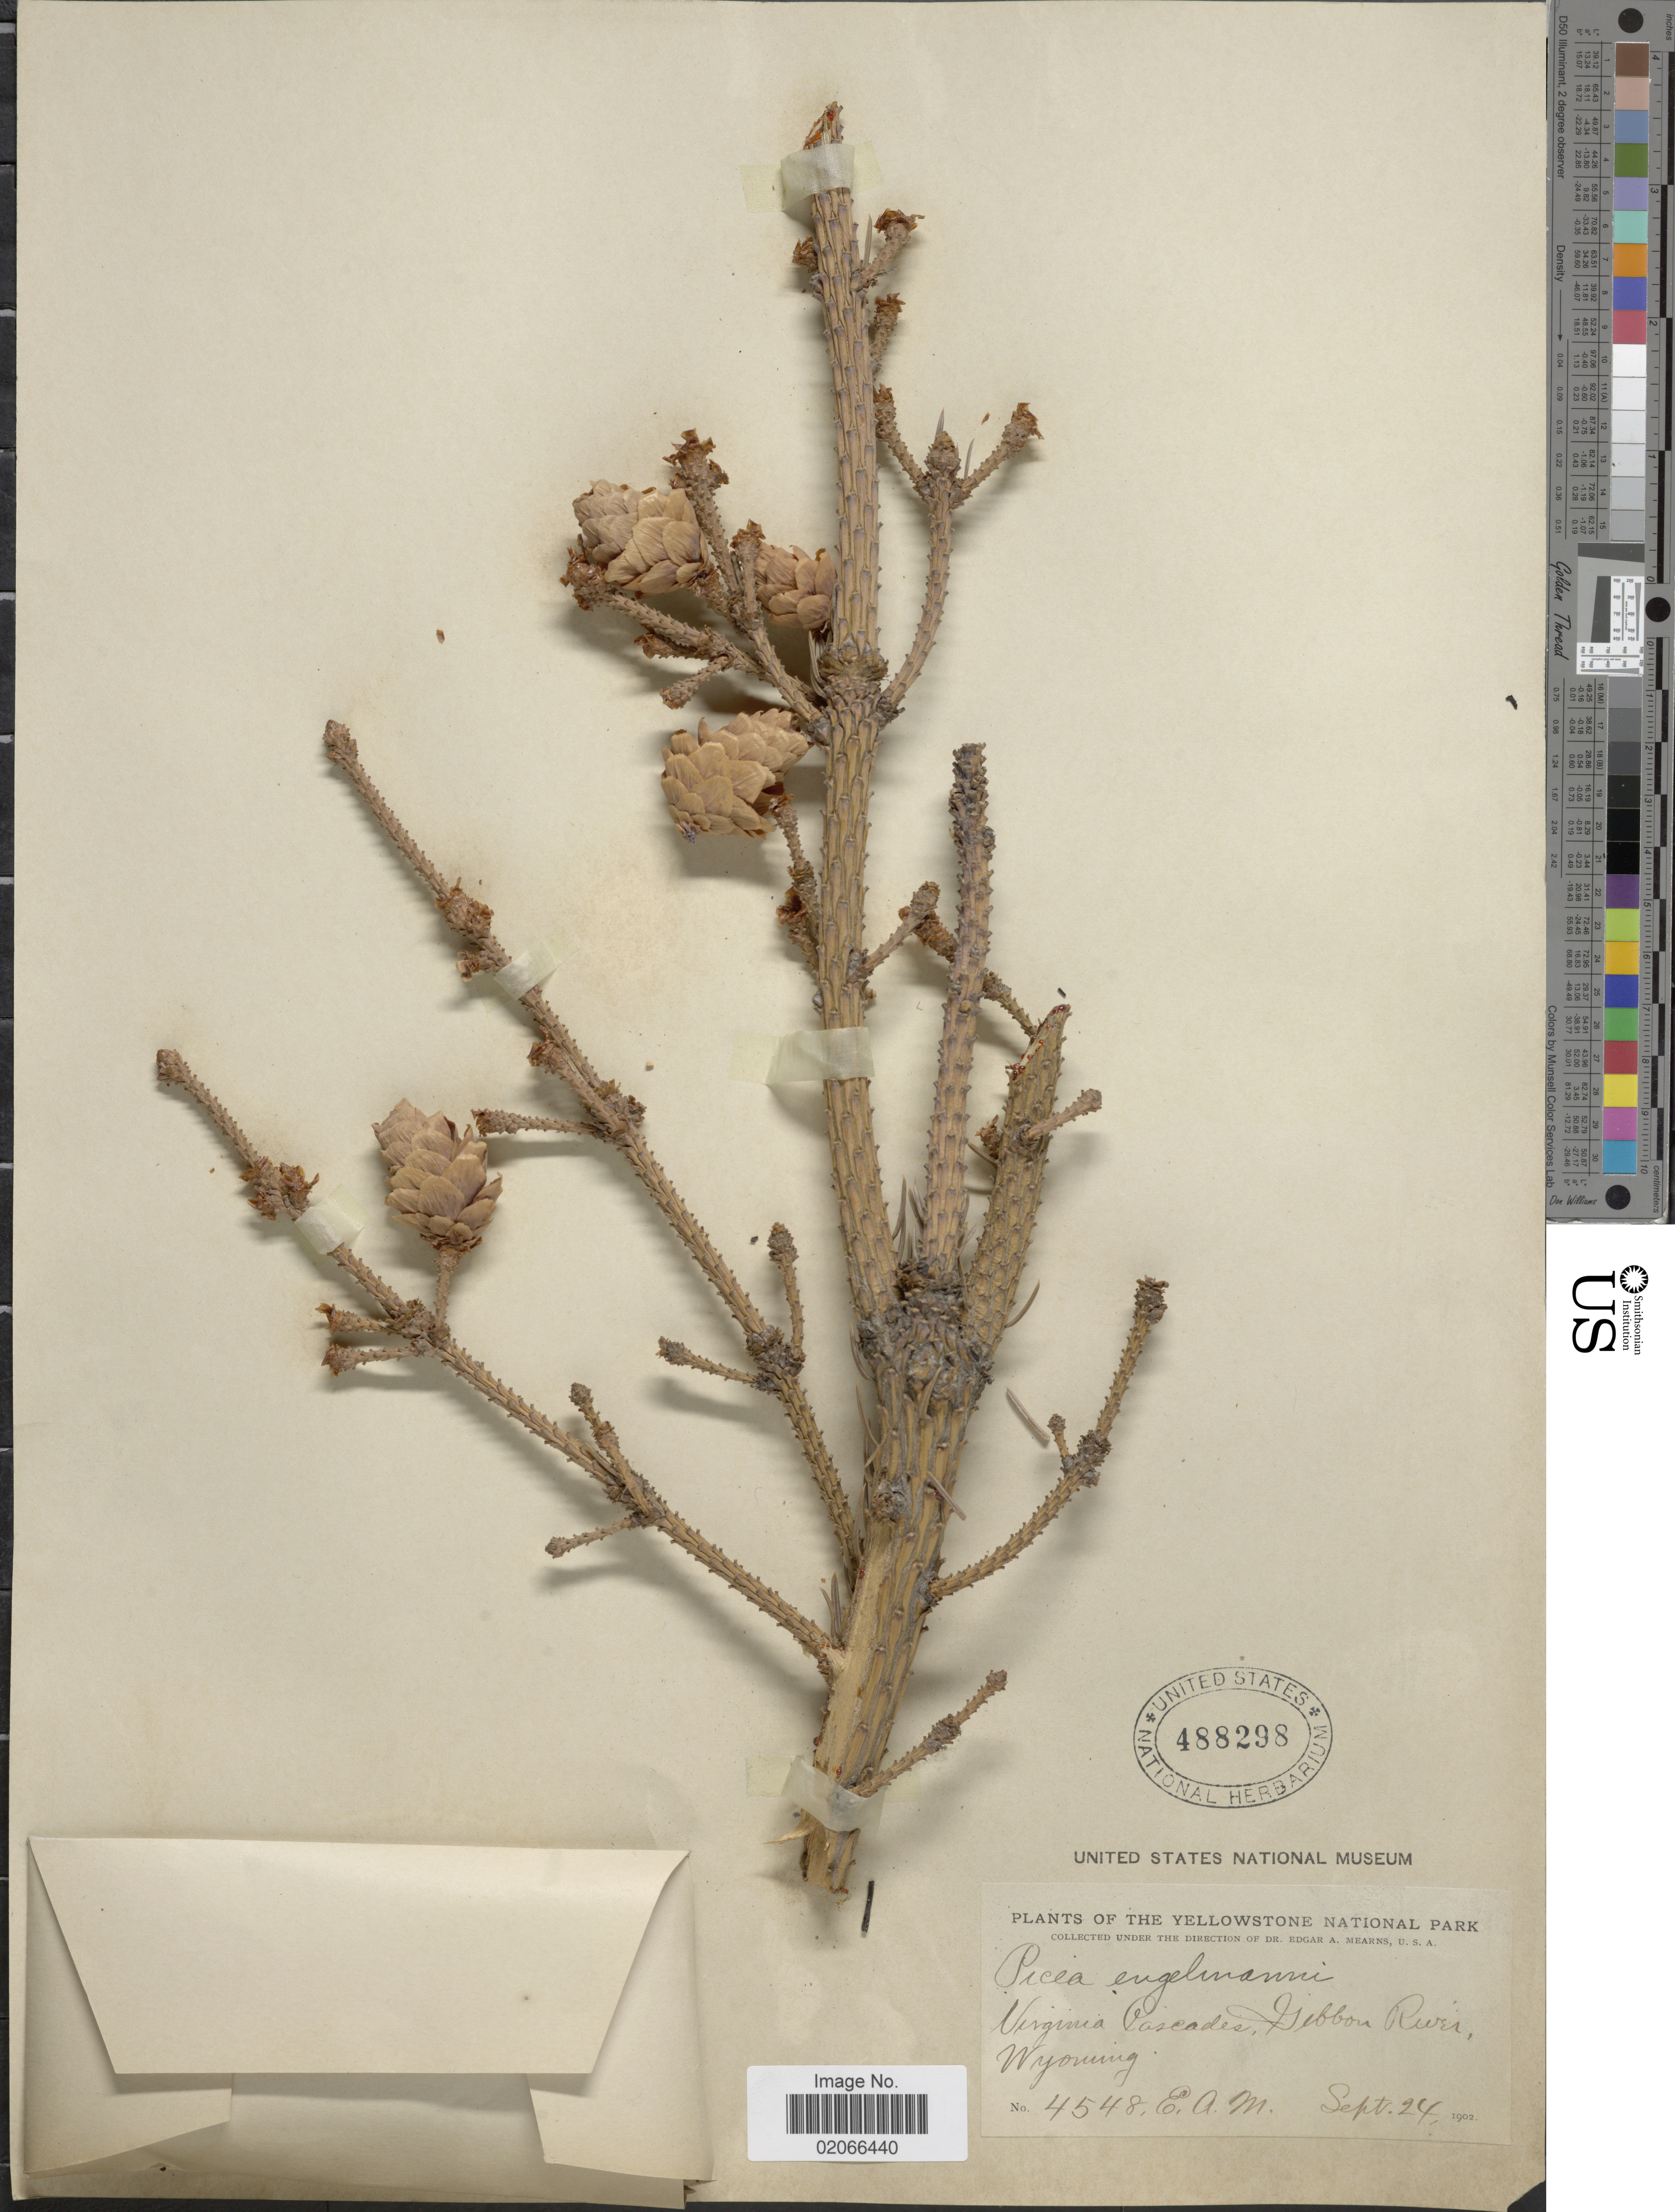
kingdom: Plantae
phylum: Tracheophyta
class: Pinopsida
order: Pinales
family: Pinaceae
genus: Picea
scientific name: Picea engelmannii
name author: Parry ex Engelm.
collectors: E. A. Mearns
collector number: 4548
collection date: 1902-09-24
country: United States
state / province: Wyoming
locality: Yellowstone National Park, Virginia Pascades, Gibbon River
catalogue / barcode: US 488298